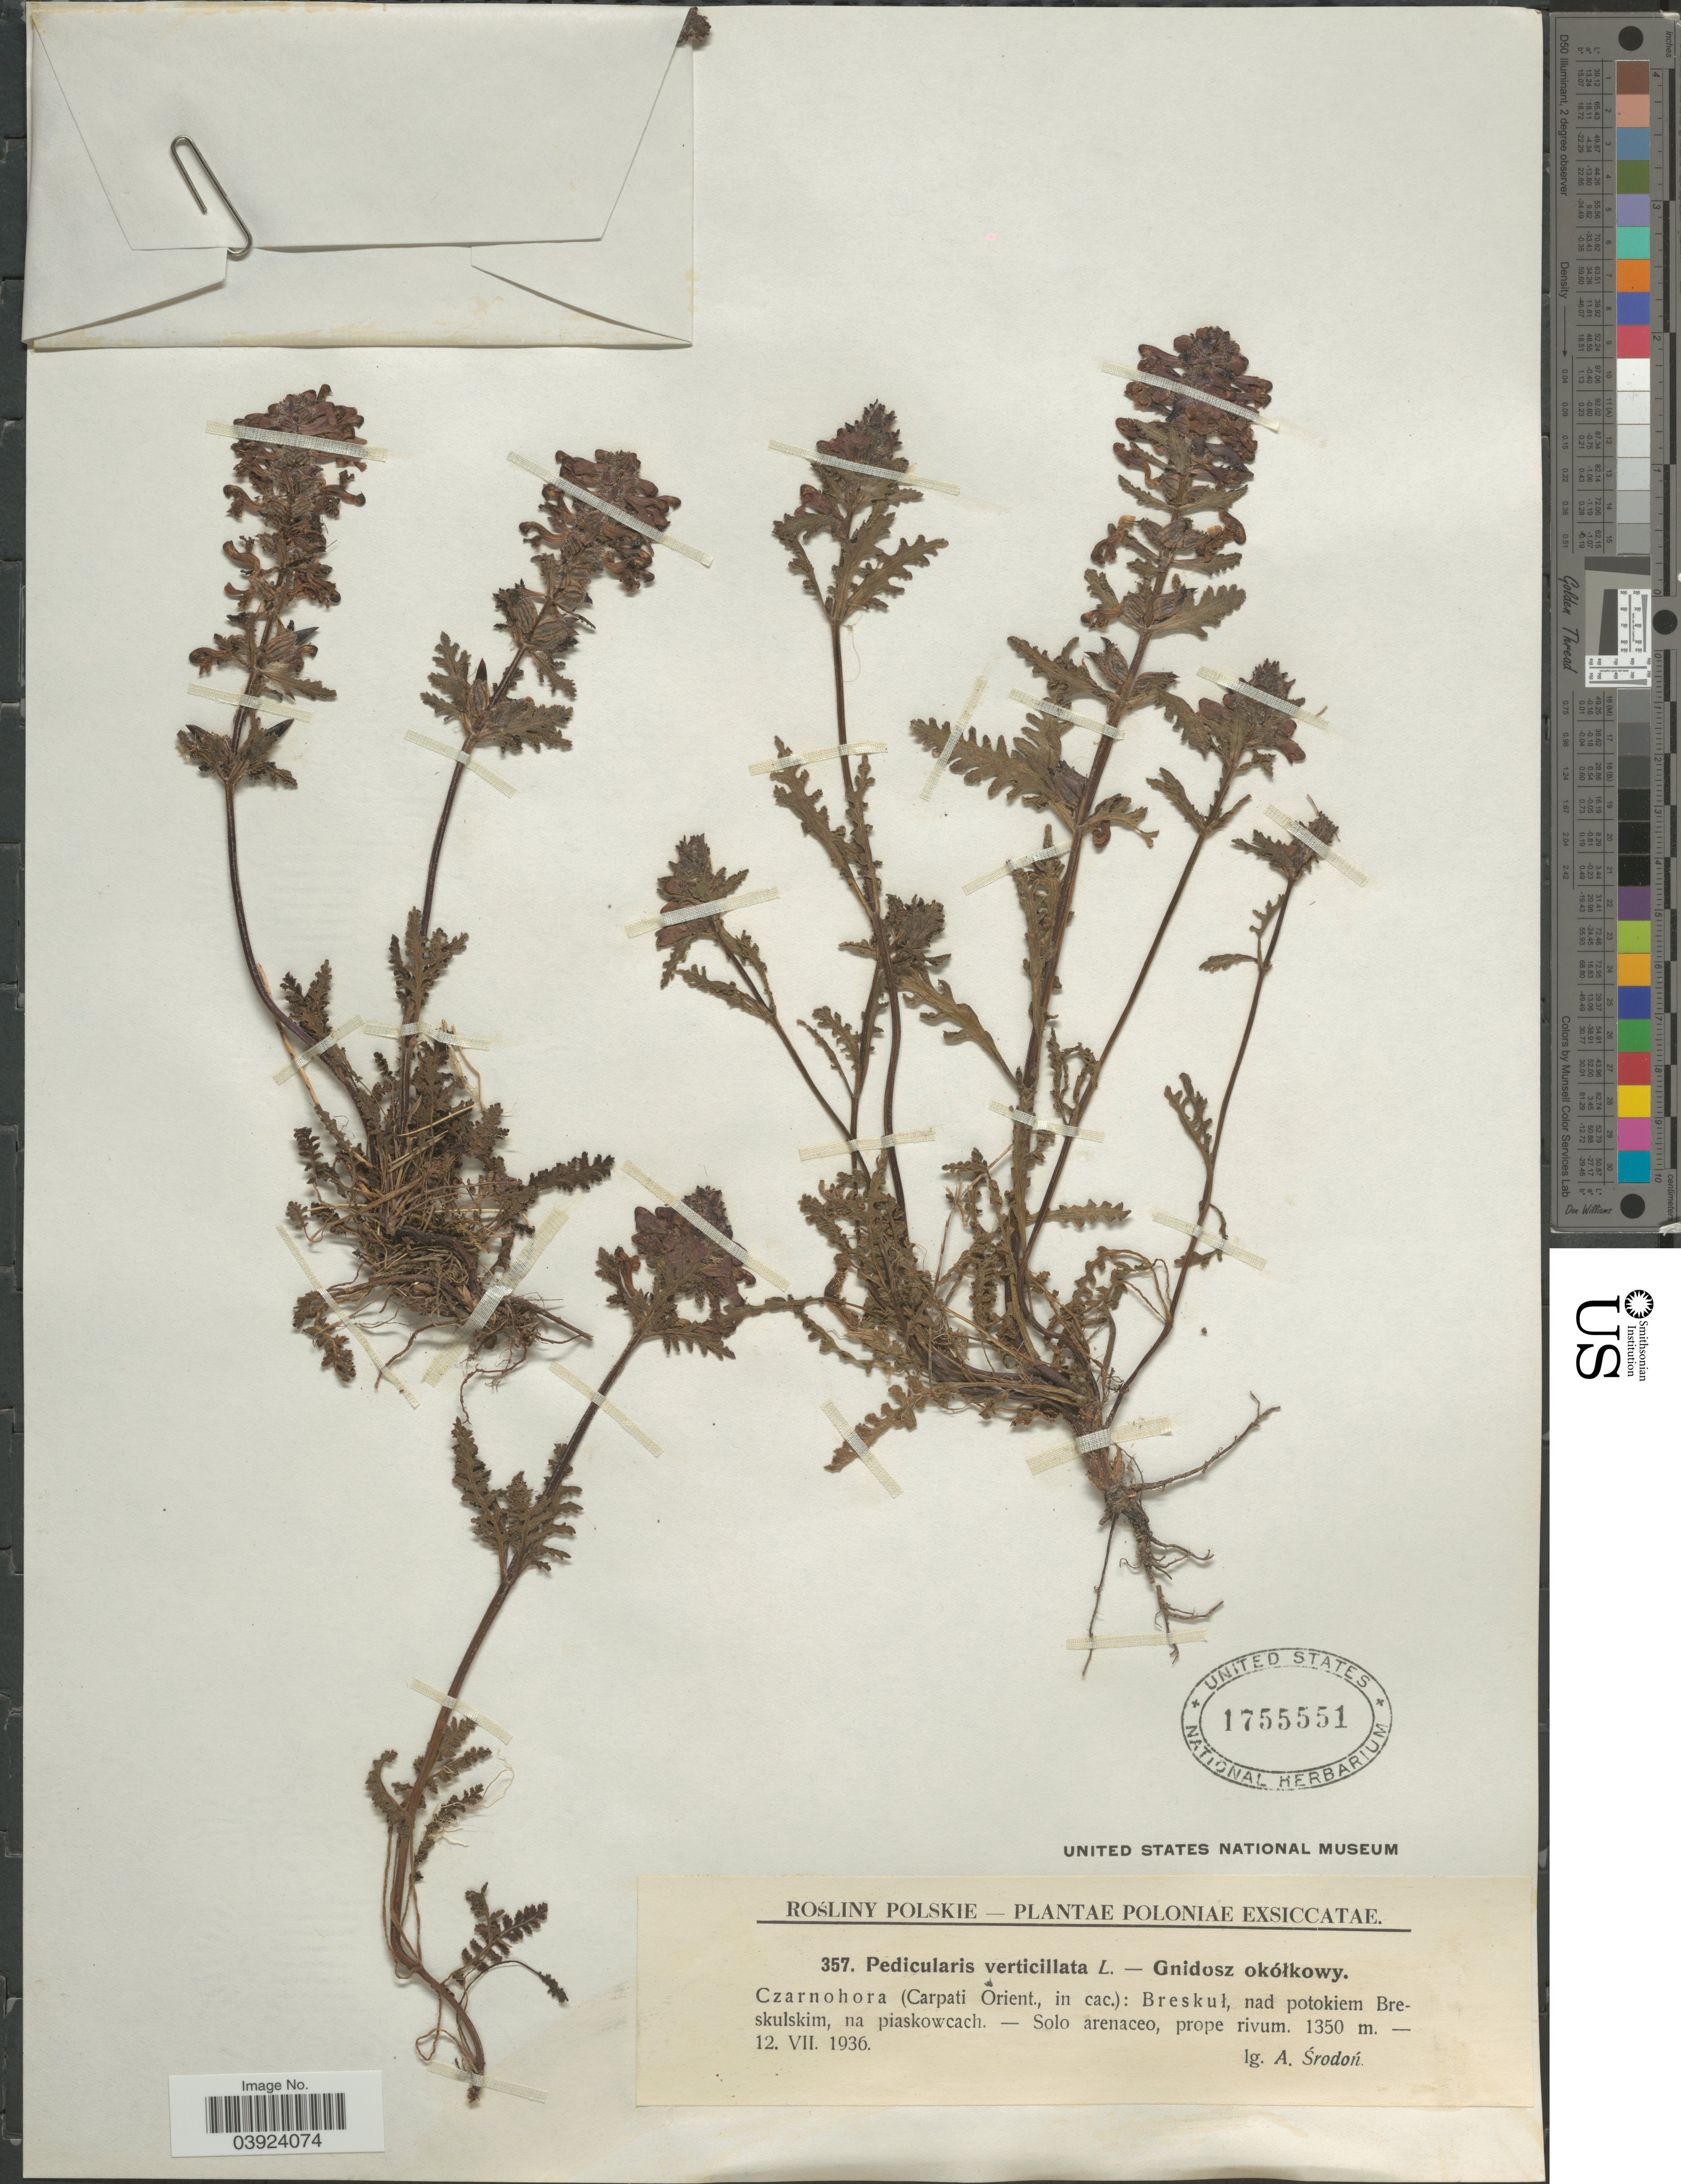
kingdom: Plantae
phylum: Tracheophyta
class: Magnoliopsida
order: Lamiales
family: Orobanchaceae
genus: Pedicularis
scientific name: Pedicularis verticillata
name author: L.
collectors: A. Srodon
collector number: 357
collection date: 1936-07-12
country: Poland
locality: Poloniae. Czarnohora (Carpati Orient., in cac.): Breskuł, nad potokiem Breskulskim, na piaskowcach.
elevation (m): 1350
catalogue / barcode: US 175551